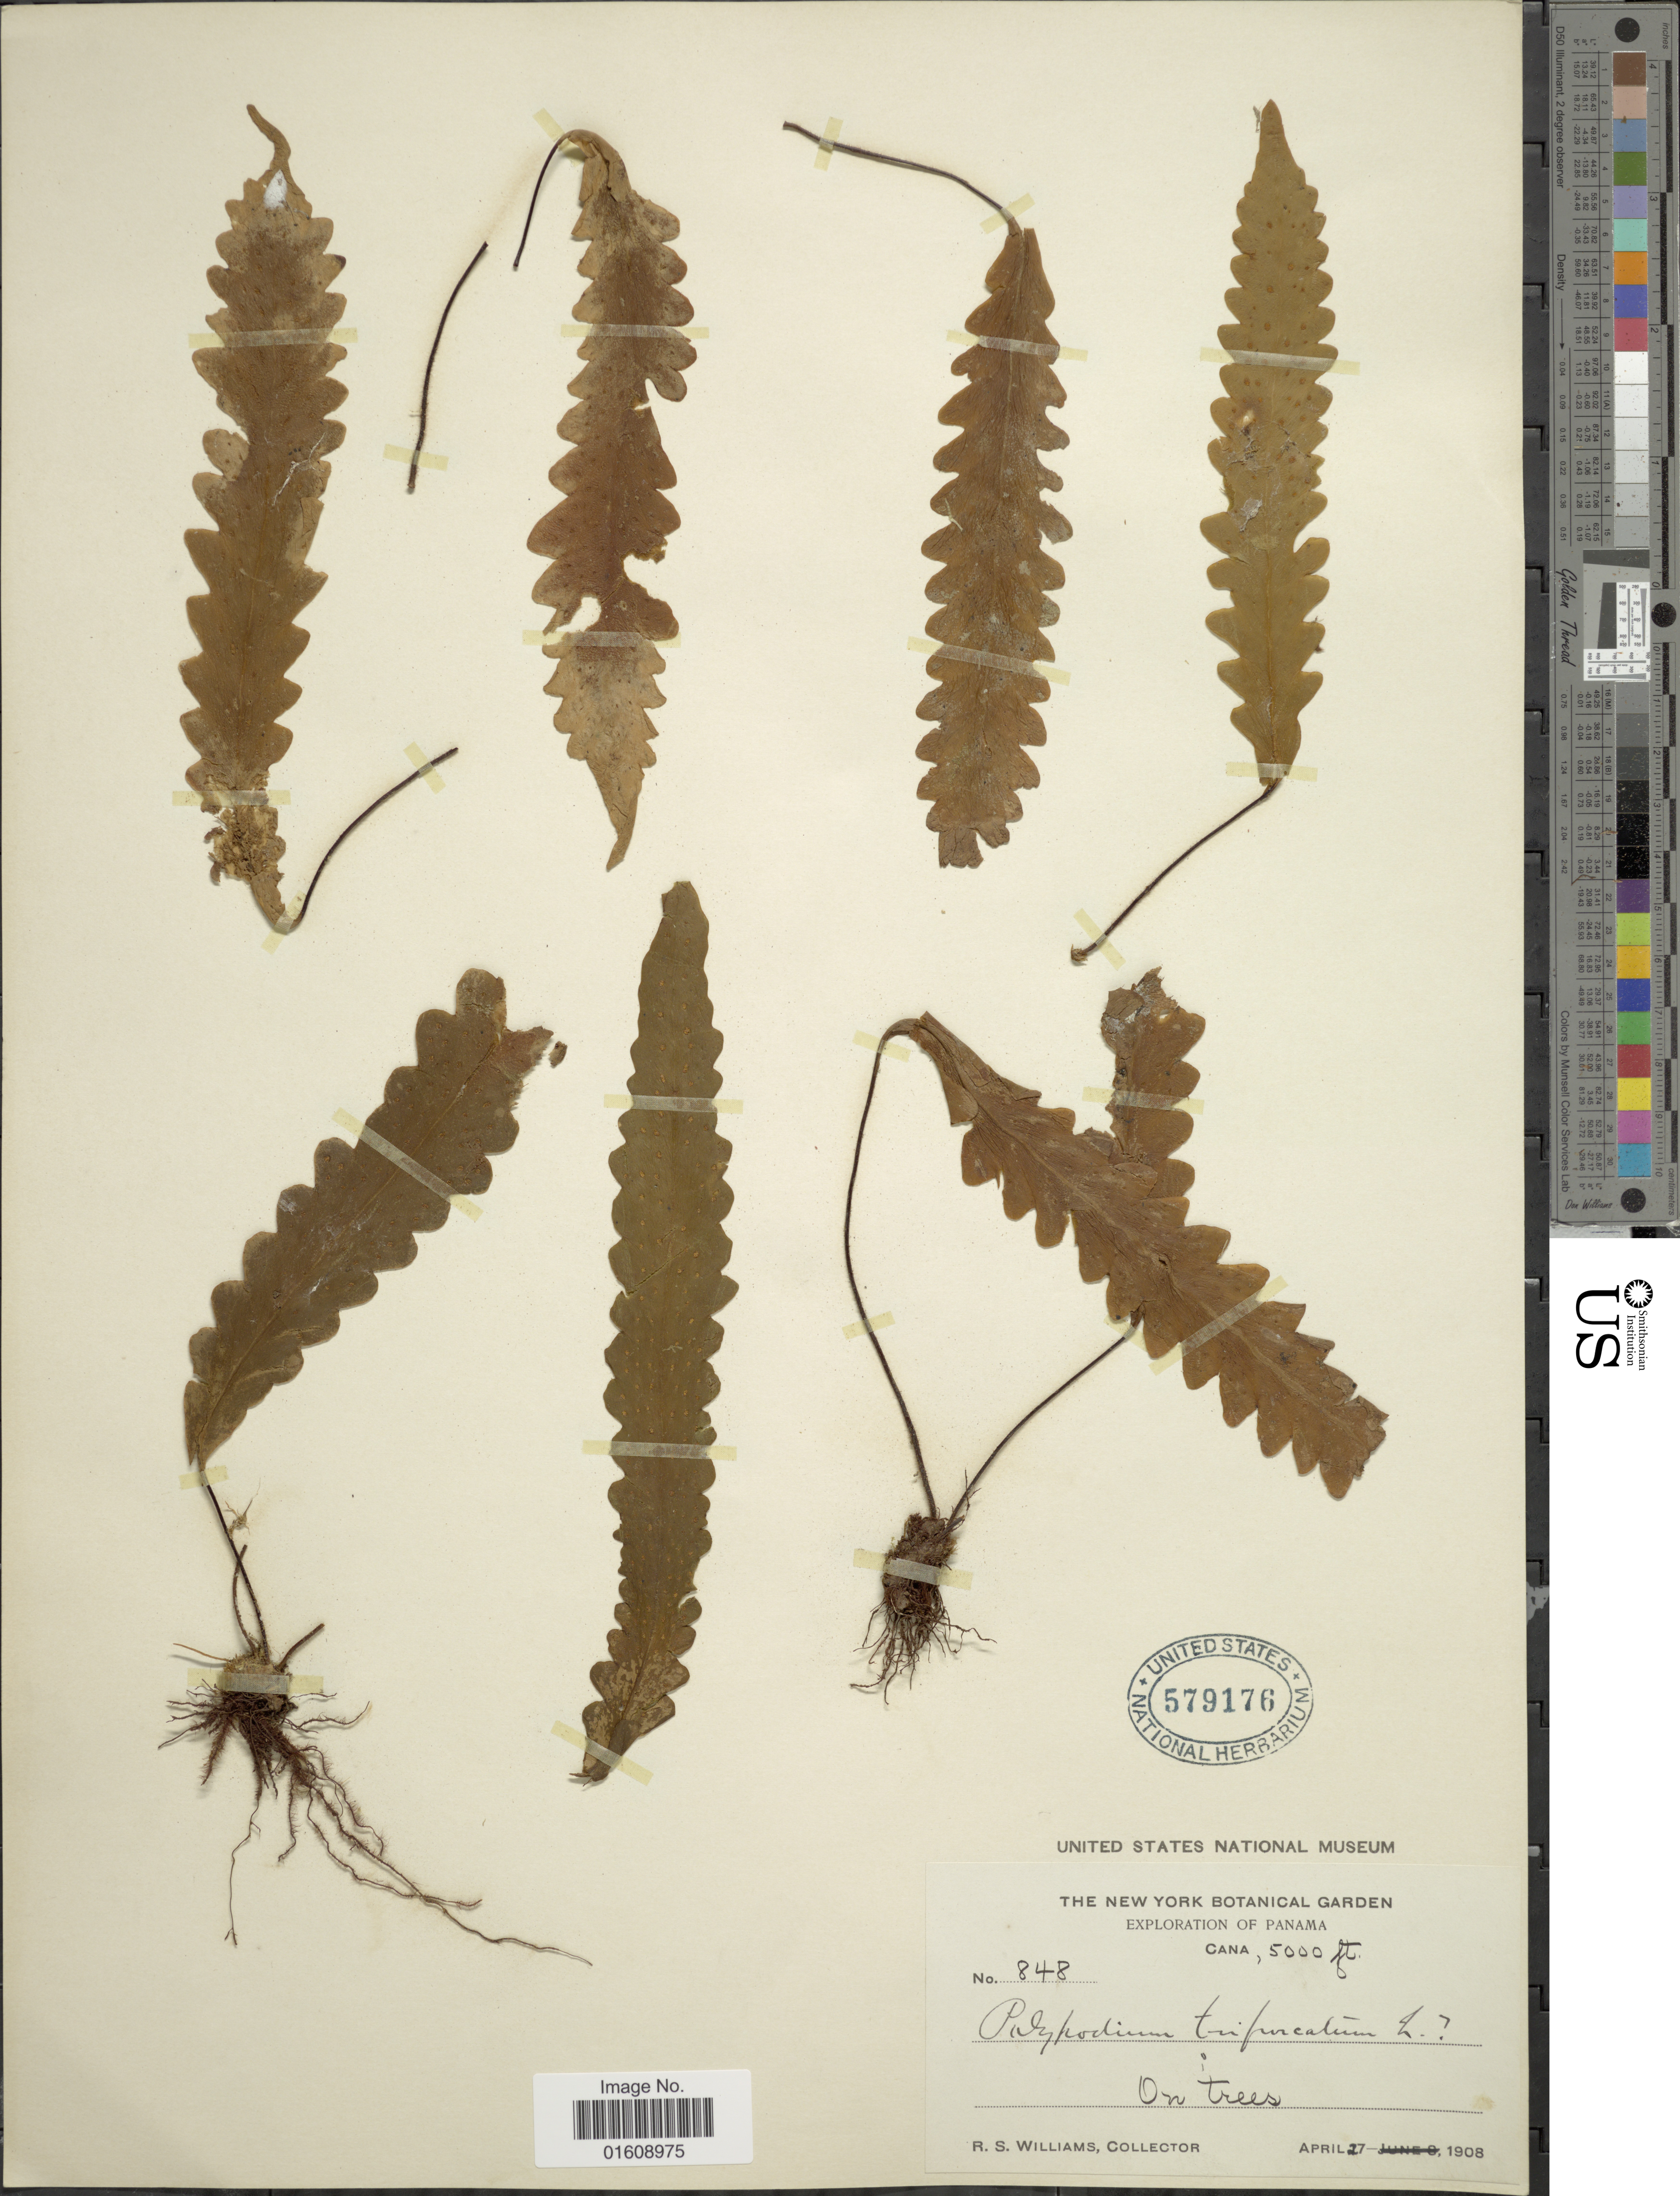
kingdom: Plantae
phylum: Tracheophyta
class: Polypodiopsida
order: Polypodiales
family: Polypodiaceae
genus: Enterosora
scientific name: Enterosora trifurcata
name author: (L.) L.E. Bishop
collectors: R. S. Williams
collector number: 848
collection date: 1908-04-27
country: Panama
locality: Panama, Cana.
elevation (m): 1524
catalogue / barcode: US 579176